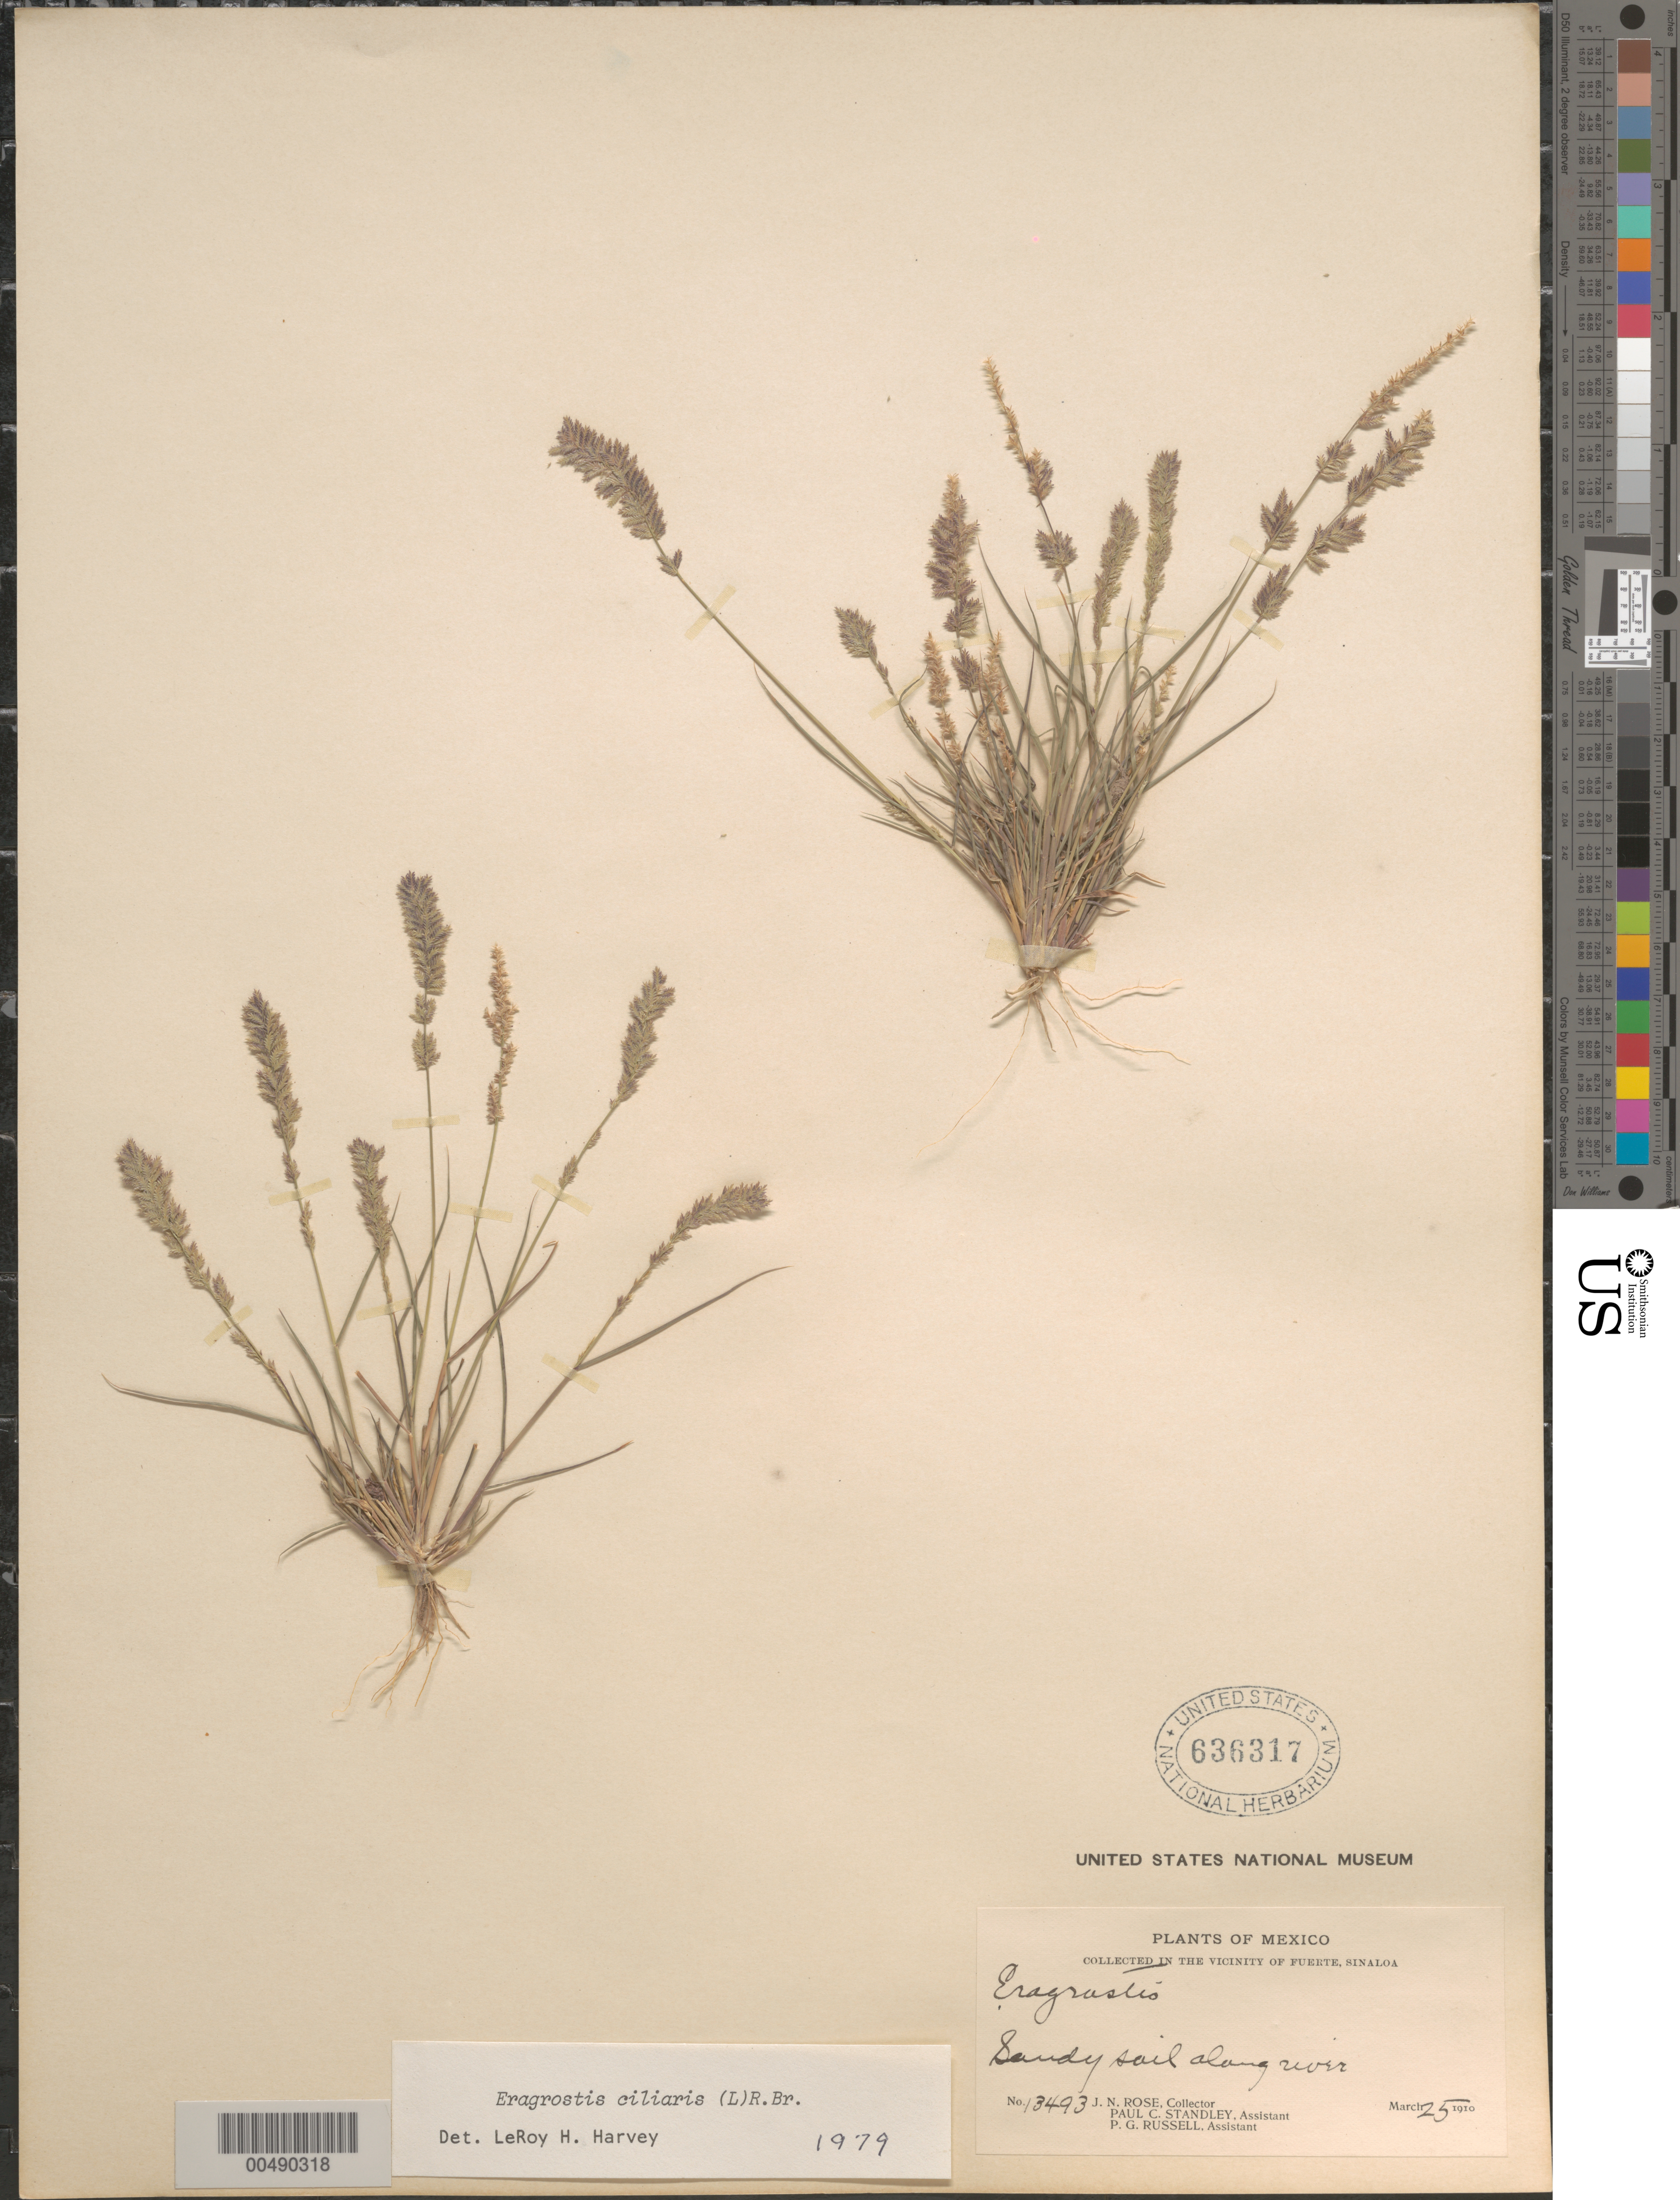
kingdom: Plantae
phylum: Tracheophyta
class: Liliopsida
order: Poales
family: Poaceae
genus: Eragrostis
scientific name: Eragrostis ciliaris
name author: (L.) R. Br.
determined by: Harvey, L. H.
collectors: J. N. Rose, P. C. Standley & P. G. Russell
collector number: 13493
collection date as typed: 25 Mar 1910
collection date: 1910-03-25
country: Mexico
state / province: Sinaloa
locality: Vicinity of Fuerte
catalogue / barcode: US 636317